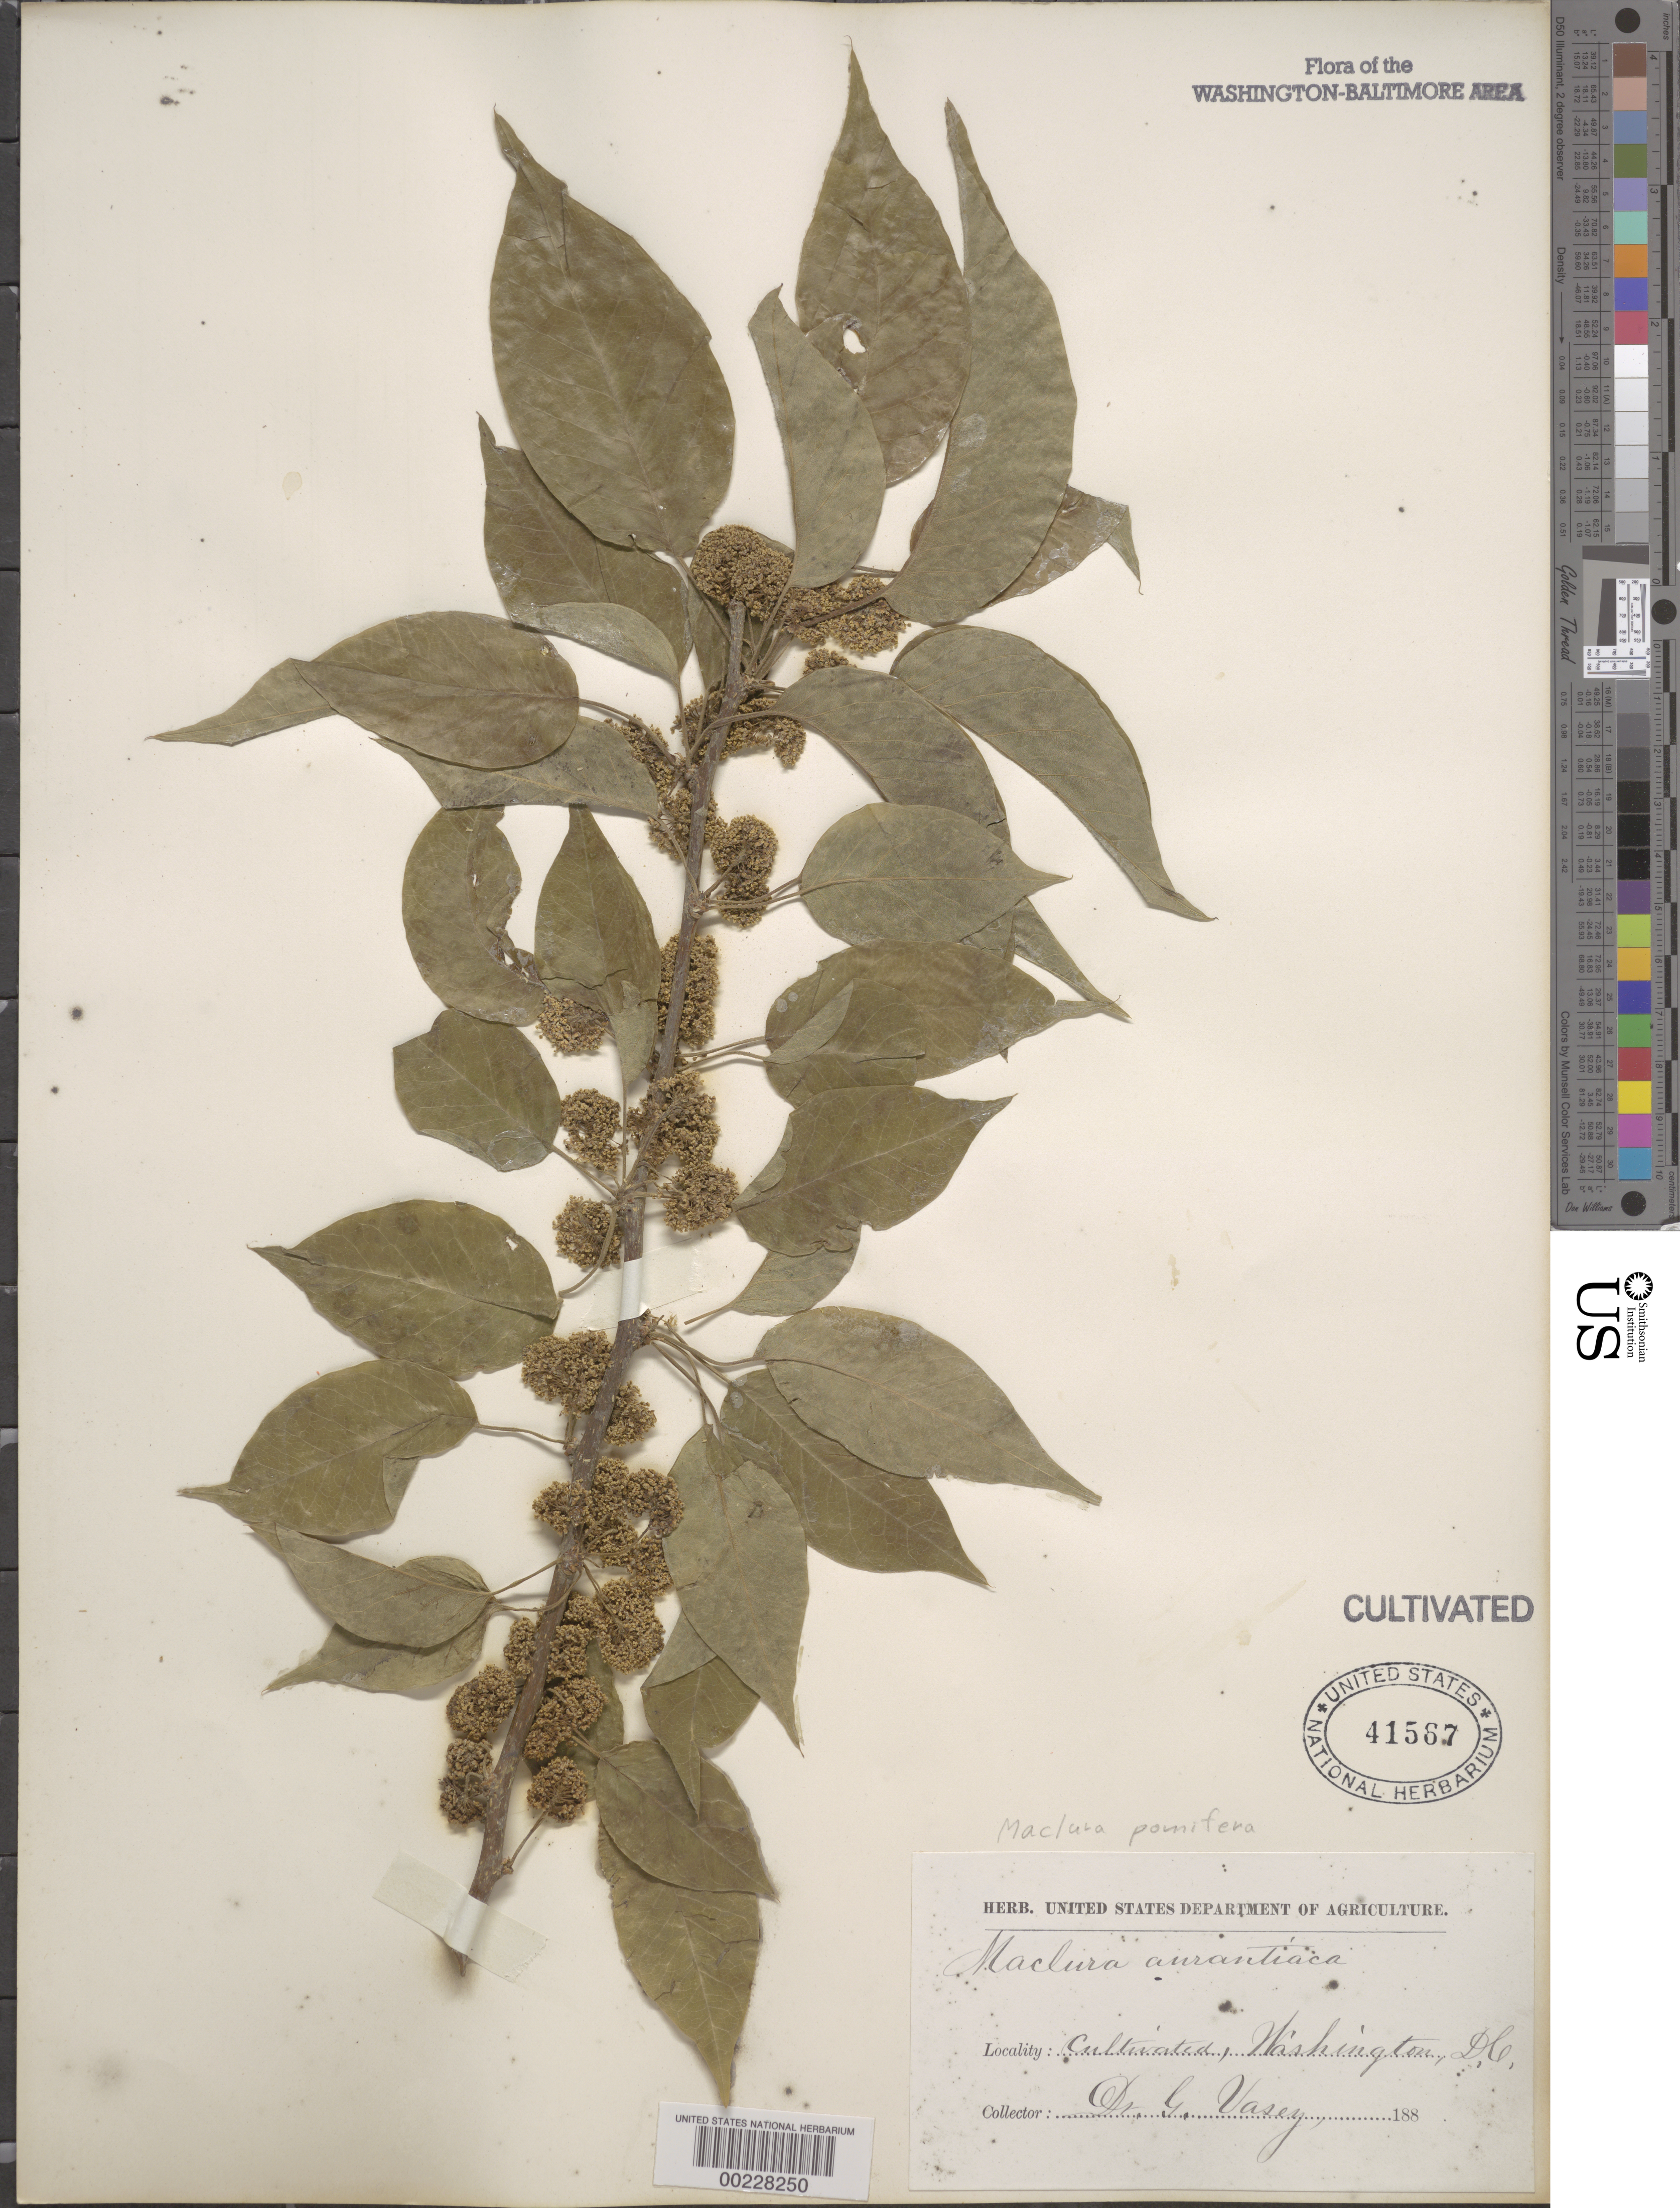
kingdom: Plantae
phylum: Tracheophyta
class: Magnoliopsida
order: Rosales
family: Moraceae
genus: Maclura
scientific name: Maclura pomifera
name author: (Raf.) C.K. Schneid.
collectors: G. R. Vasey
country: United States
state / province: District of Columbia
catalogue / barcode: US 41567